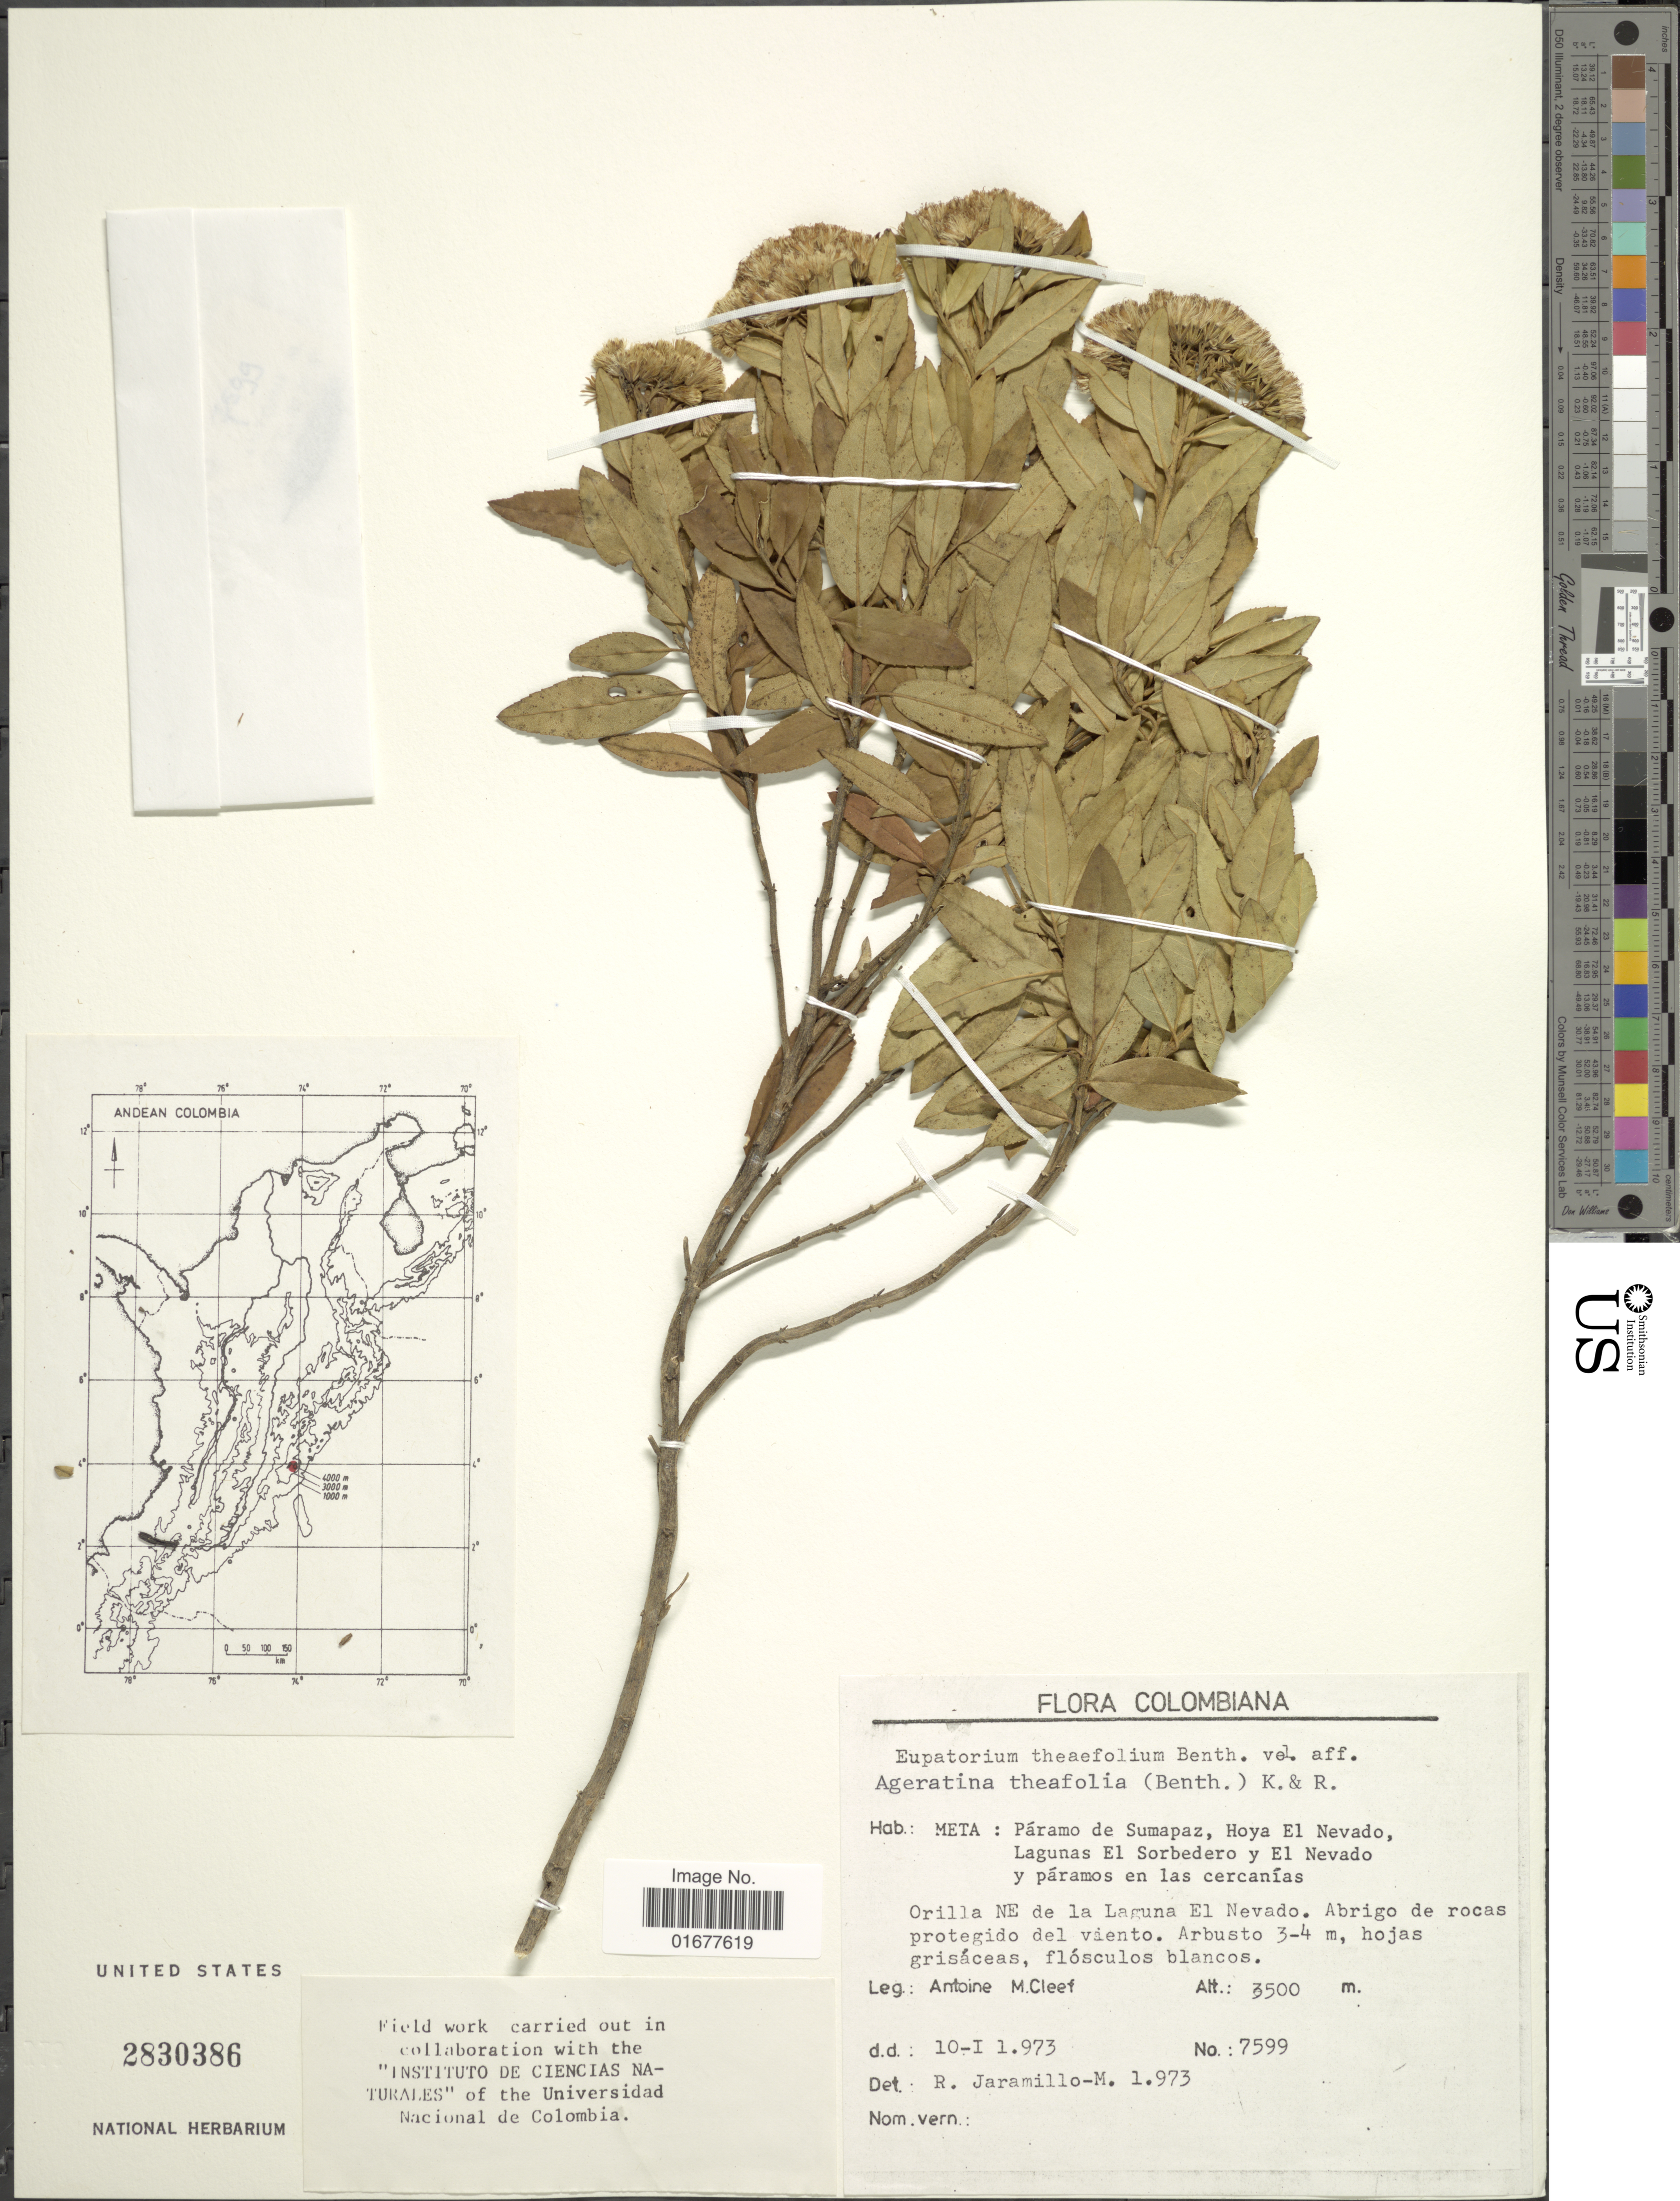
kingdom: Plantae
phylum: Tracheophyta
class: Magnoliopsida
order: Asterales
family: Asteraceae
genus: Ageratina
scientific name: Ageratina theaefolia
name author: (Benth.) R.M. King & H. Rob.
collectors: A. M. Cleef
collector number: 7599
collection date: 1973-01-10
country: Colombia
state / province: Meta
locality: Paramo de Sumapaz, Hoya El Nevado, Lagunas El Sorbedero y El Nevado y paramos en las cercanias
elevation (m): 3500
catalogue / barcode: US 2830386